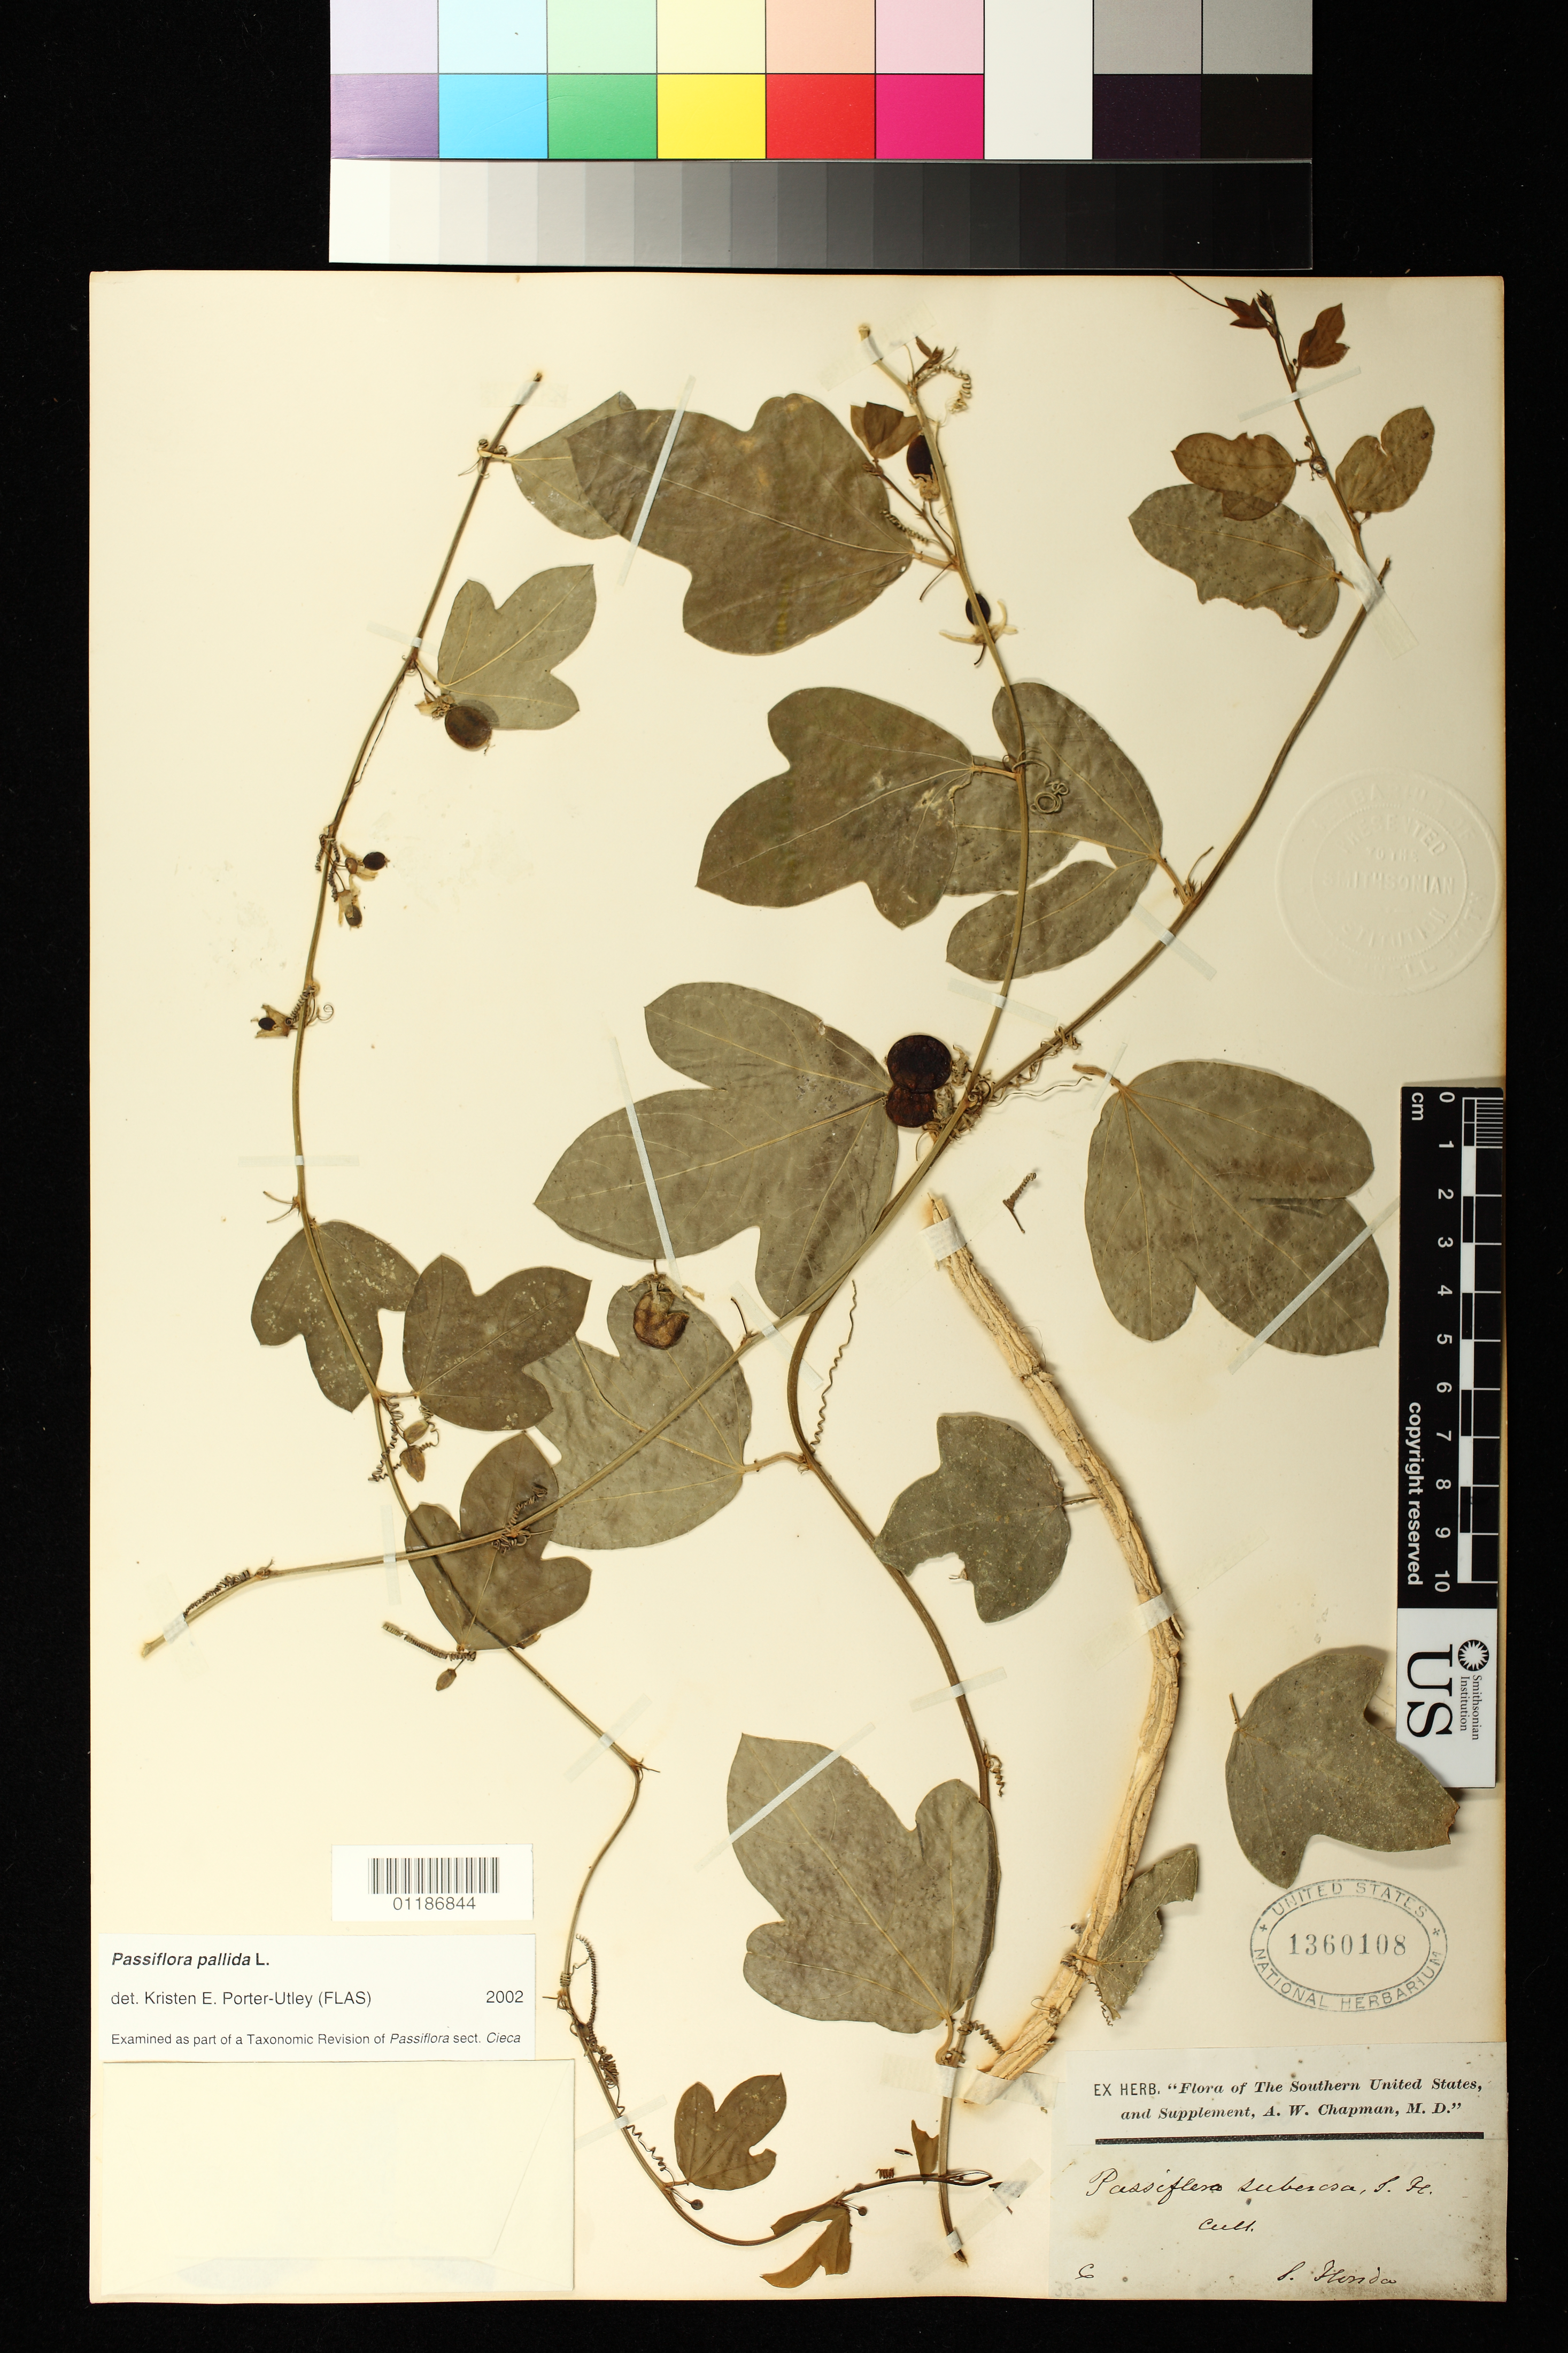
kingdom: Plantae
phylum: Tracheophyta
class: Magnoliopsida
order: Malpighiales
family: Passifloraceae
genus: Passiflora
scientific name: Passiflora pallida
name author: L.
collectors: S. Hendon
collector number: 6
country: United States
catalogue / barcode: US 1360108